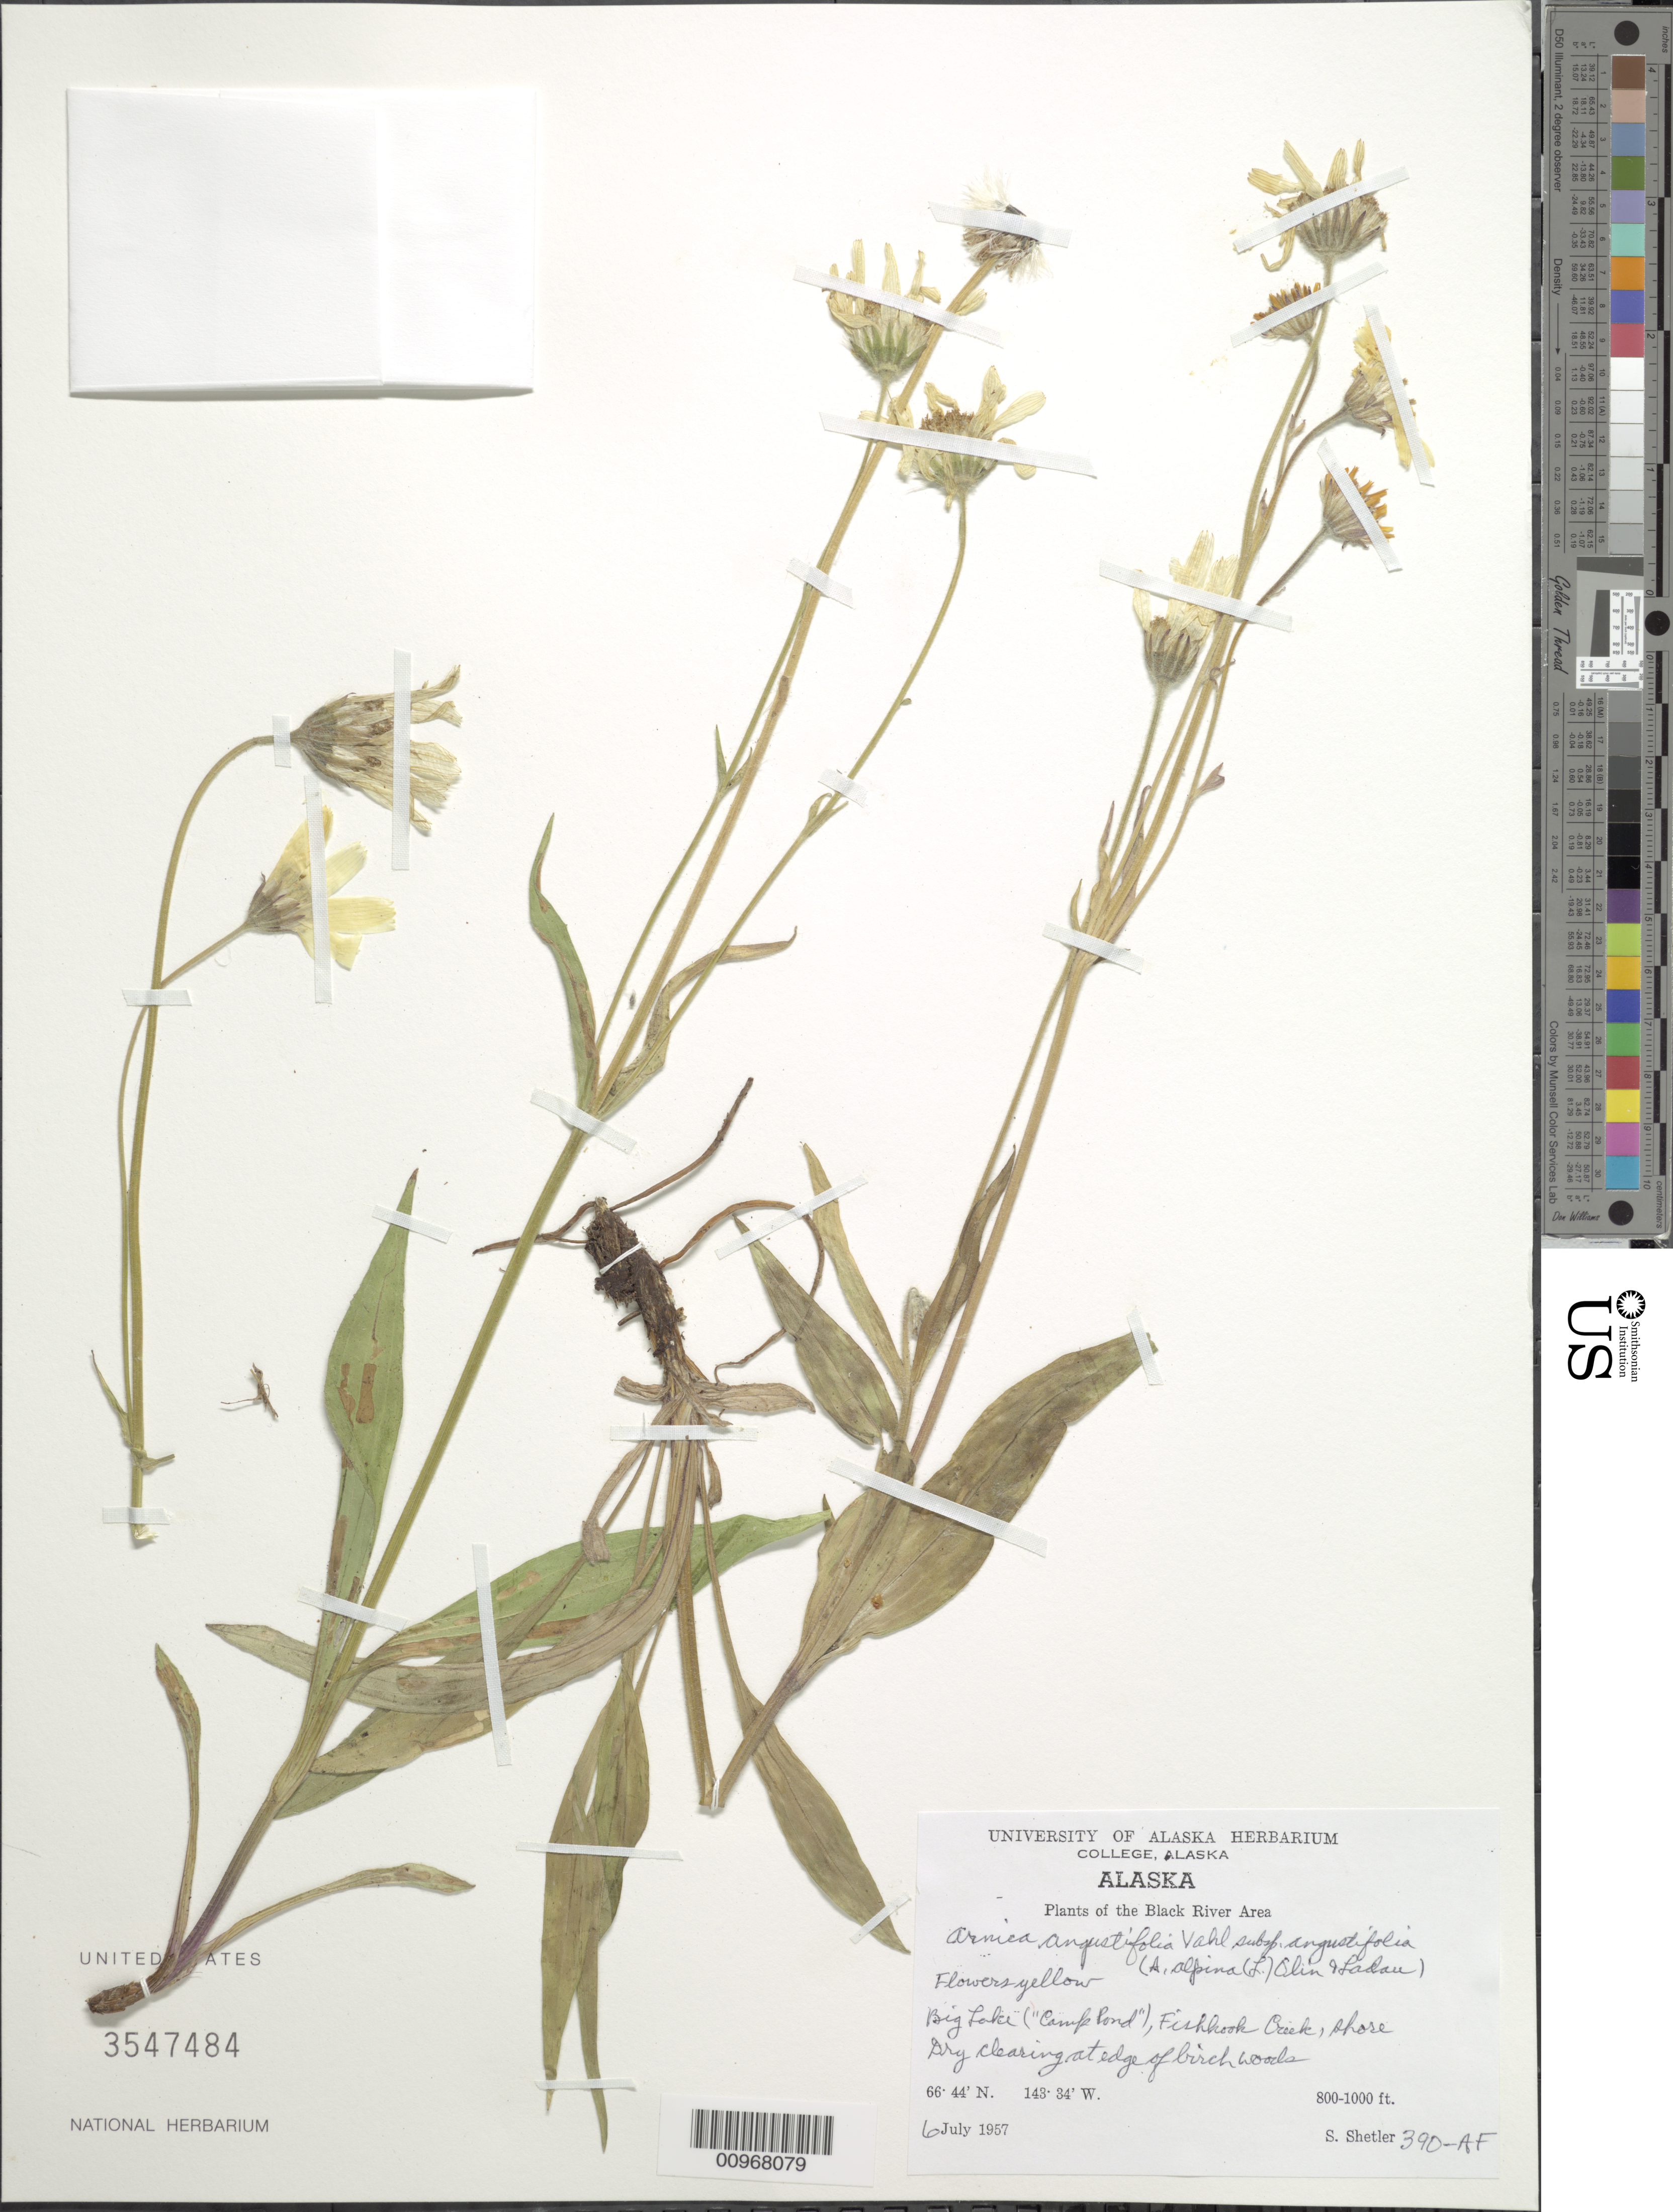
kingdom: Plantae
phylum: Tracheophyta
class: Magnoliopsida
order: Asterales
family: Asteraceae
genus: Arnica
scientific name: Arnica angustifolia subsp. angustifolia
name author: Vahl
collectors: S. Shetler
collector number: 390-AF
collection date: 1957-07-06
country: United States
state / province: Alaska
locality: The Black River Area, Big Lake ('Camp Pond'), Fishhook Creek, shore Dry clearing at edge of birch woods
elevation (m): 244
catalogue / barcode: US 3547484